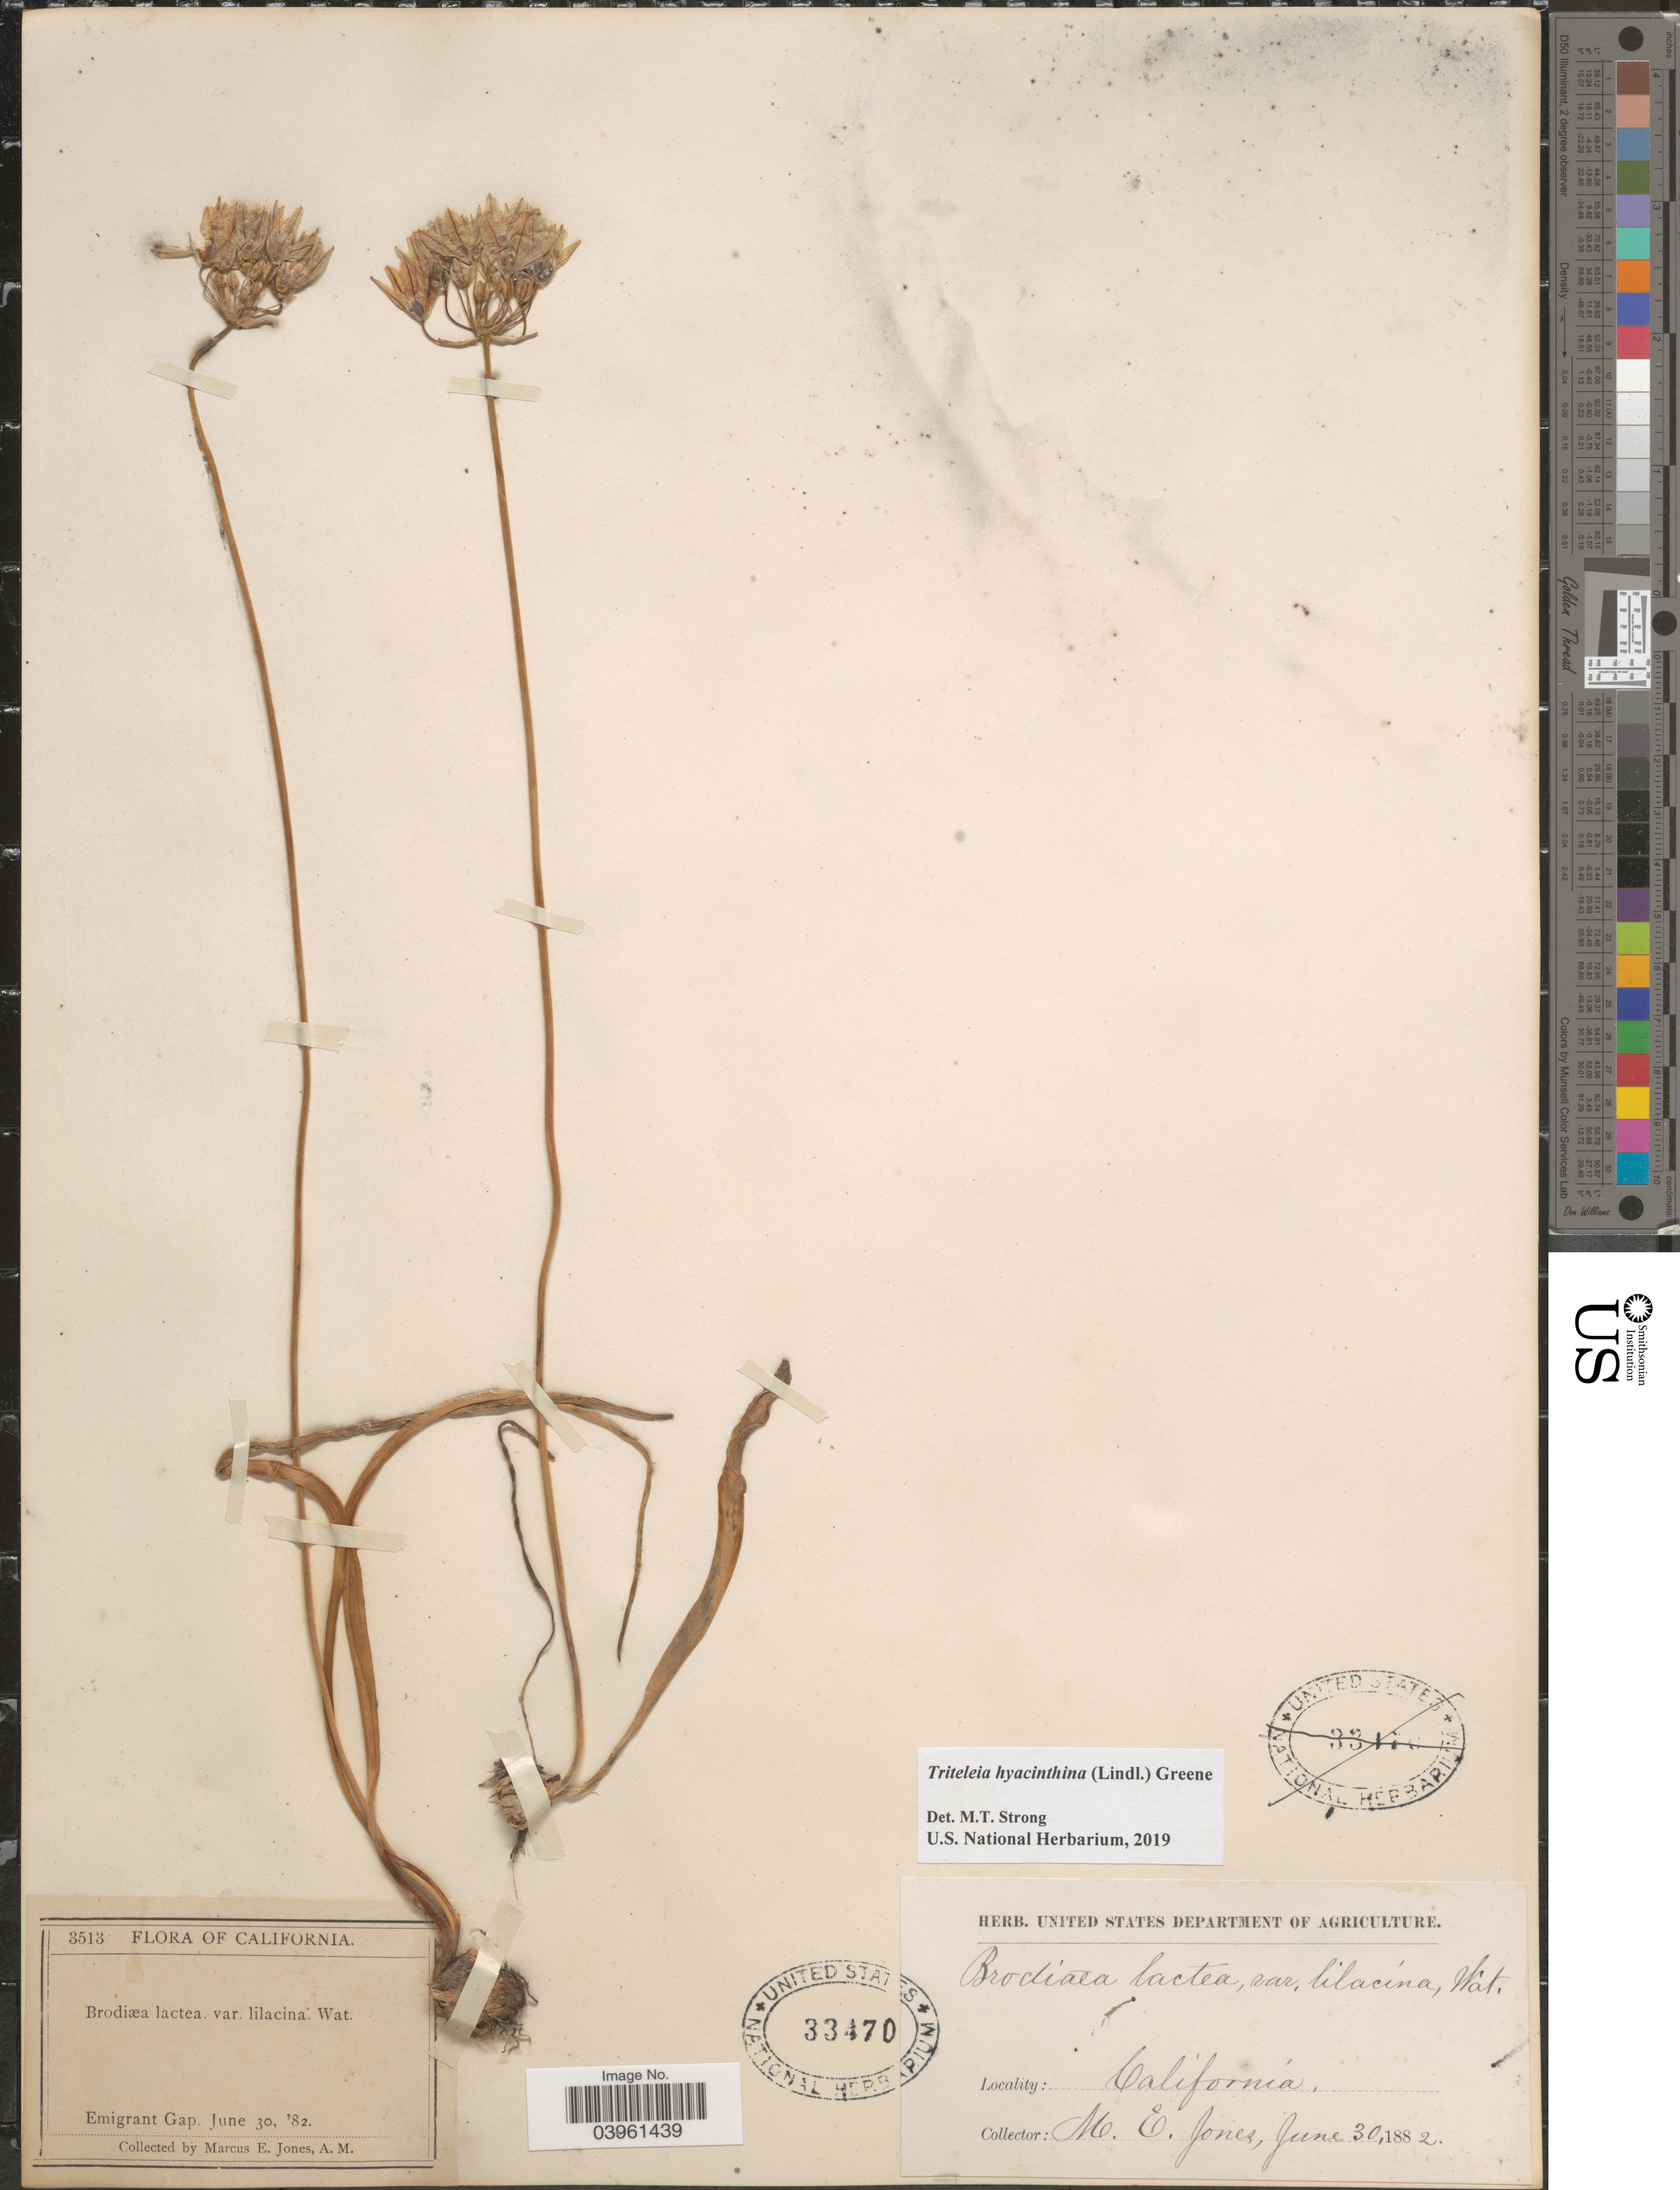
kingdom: Plantae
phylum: Tracheophyta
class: Liliopsida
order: Asparagales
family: Asparagaceae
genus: Triteleia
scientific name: Triteleia hyacinthina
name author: (Lindl.) Greene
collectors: M. E. Jones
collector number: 3513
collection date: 1882-06-30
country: United States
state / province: California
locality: Emigrant Gap.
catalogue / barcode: US 33470